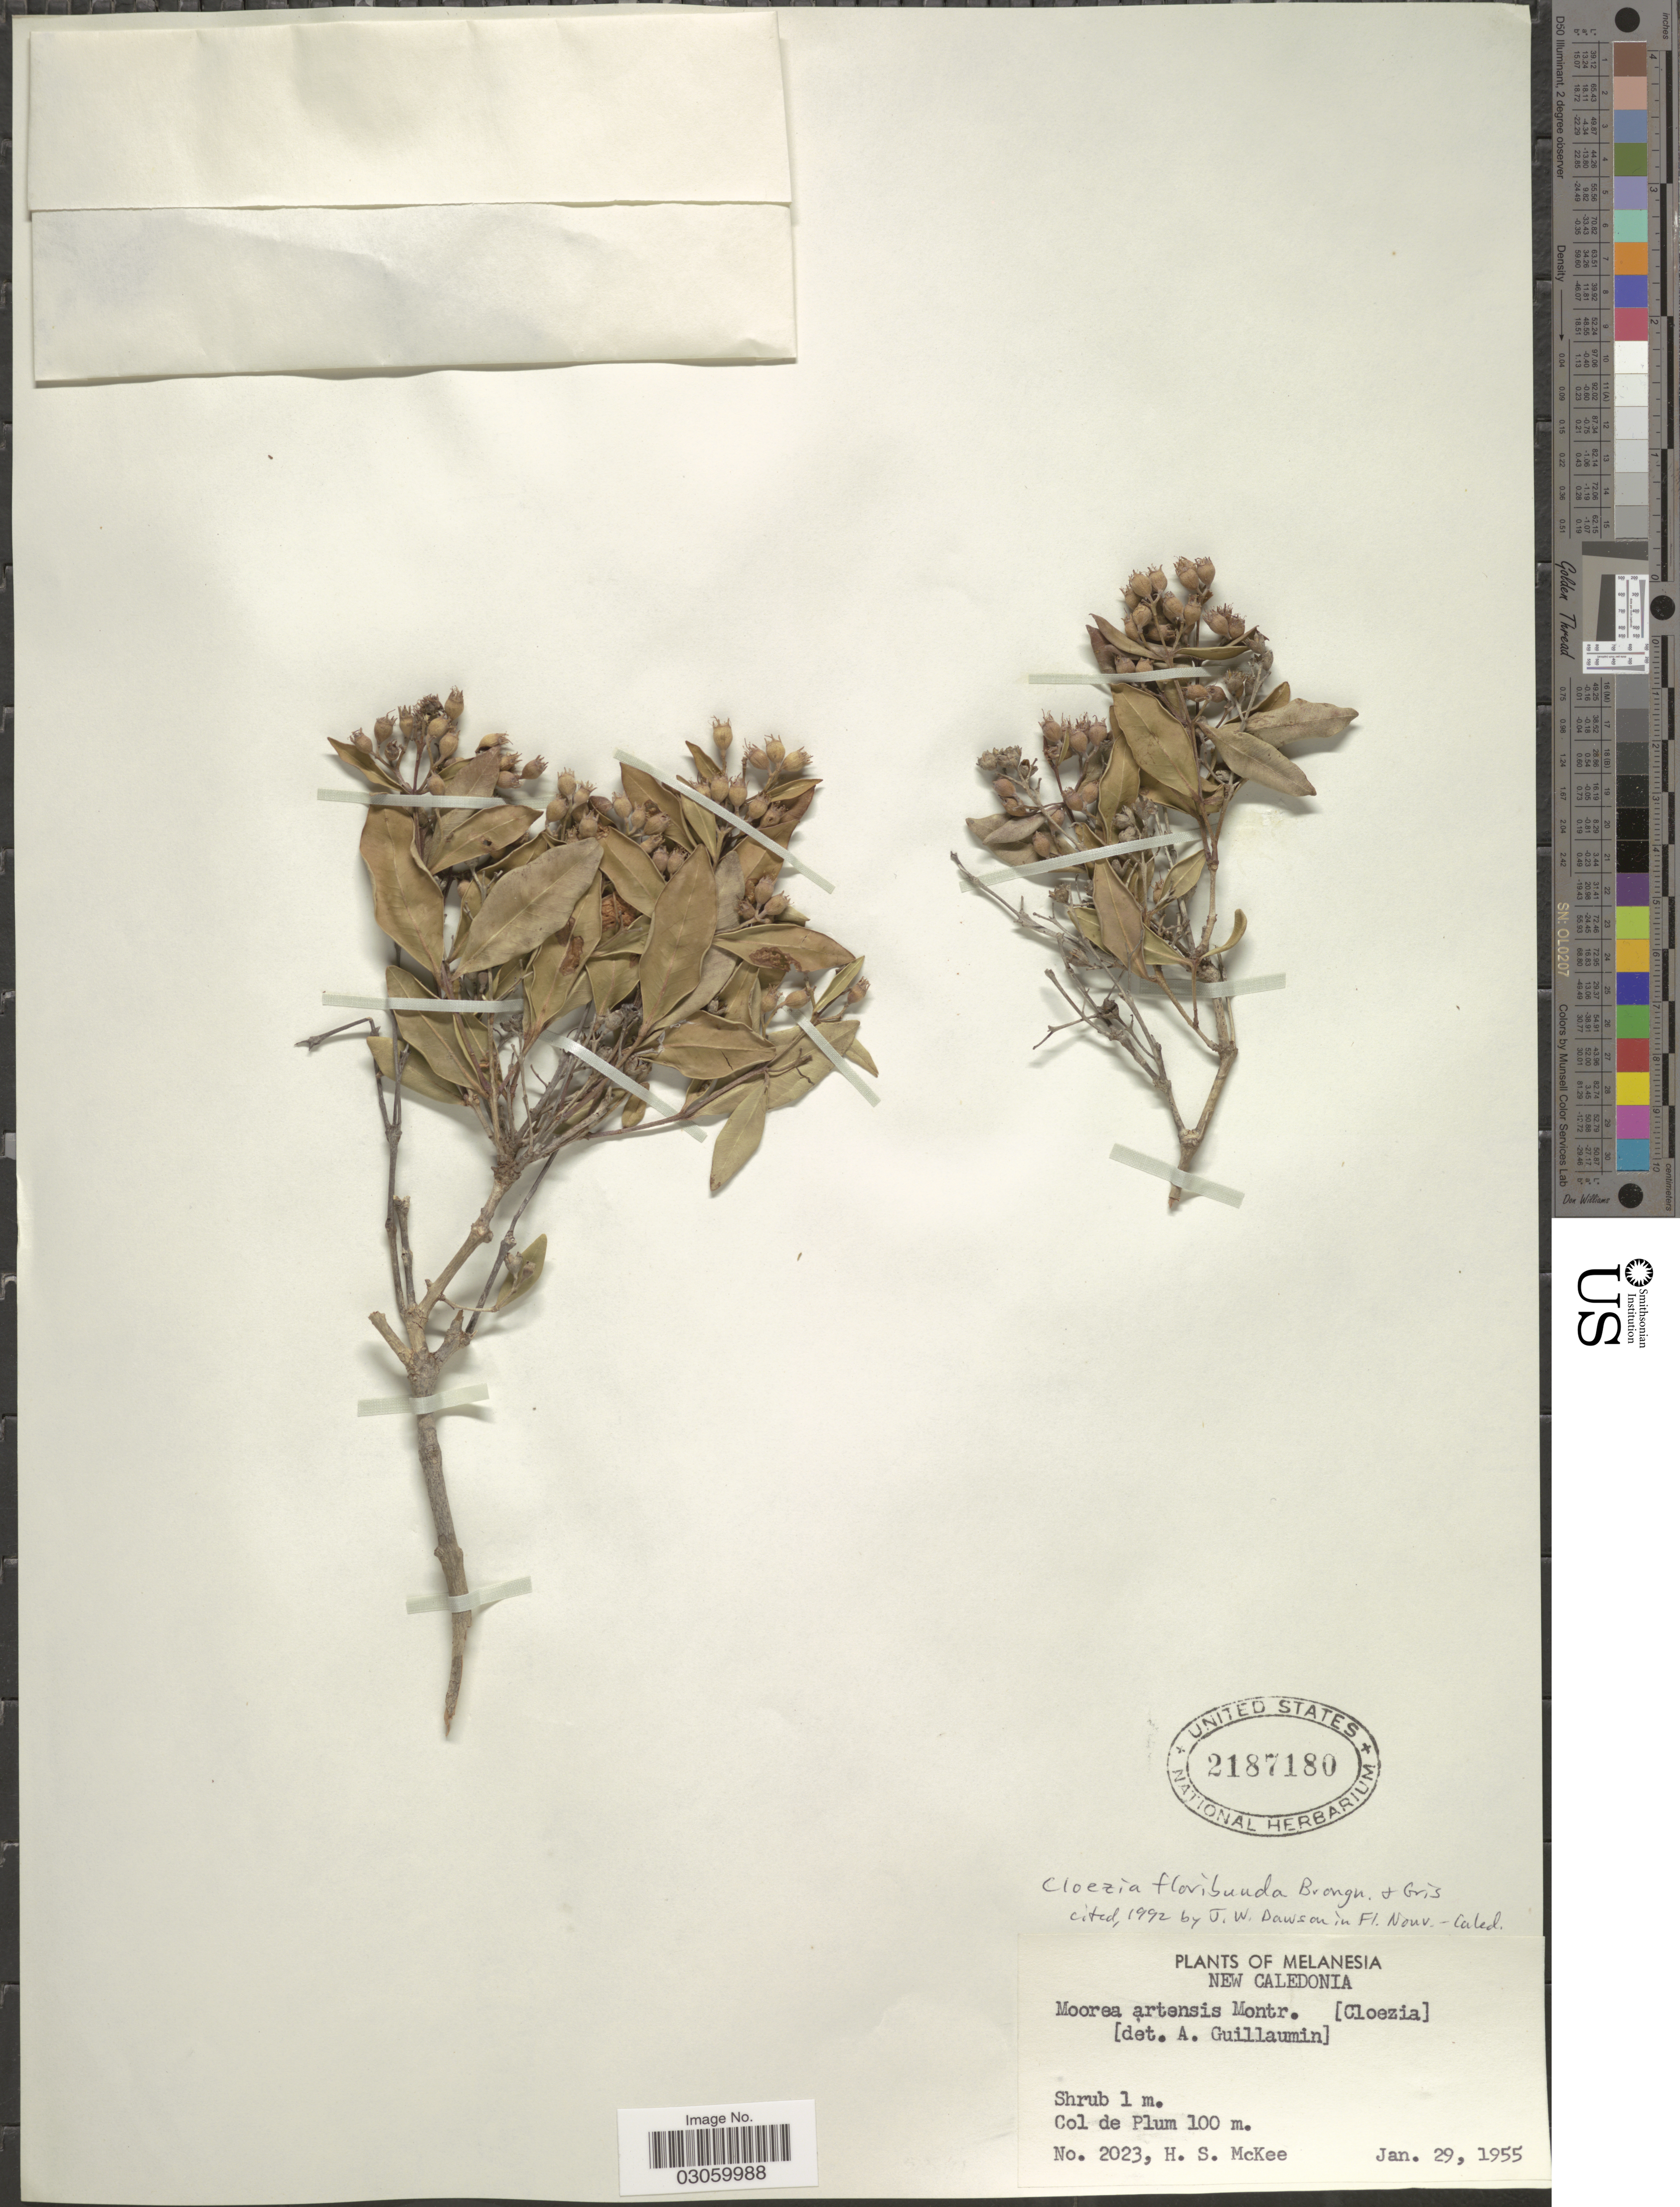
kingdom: Plantae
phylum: Tracheophyta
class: Magnoliopsida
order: Myrtales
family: Myrtaceae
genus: Cloezia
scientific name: Cloezia floribunda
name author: Brongn. & Gris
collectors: H. S. McKee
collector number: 2023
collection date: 1955-01-29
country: New Caledonia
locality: Melanesia, Col de Plum.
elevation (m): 100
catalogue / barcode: US 2187180